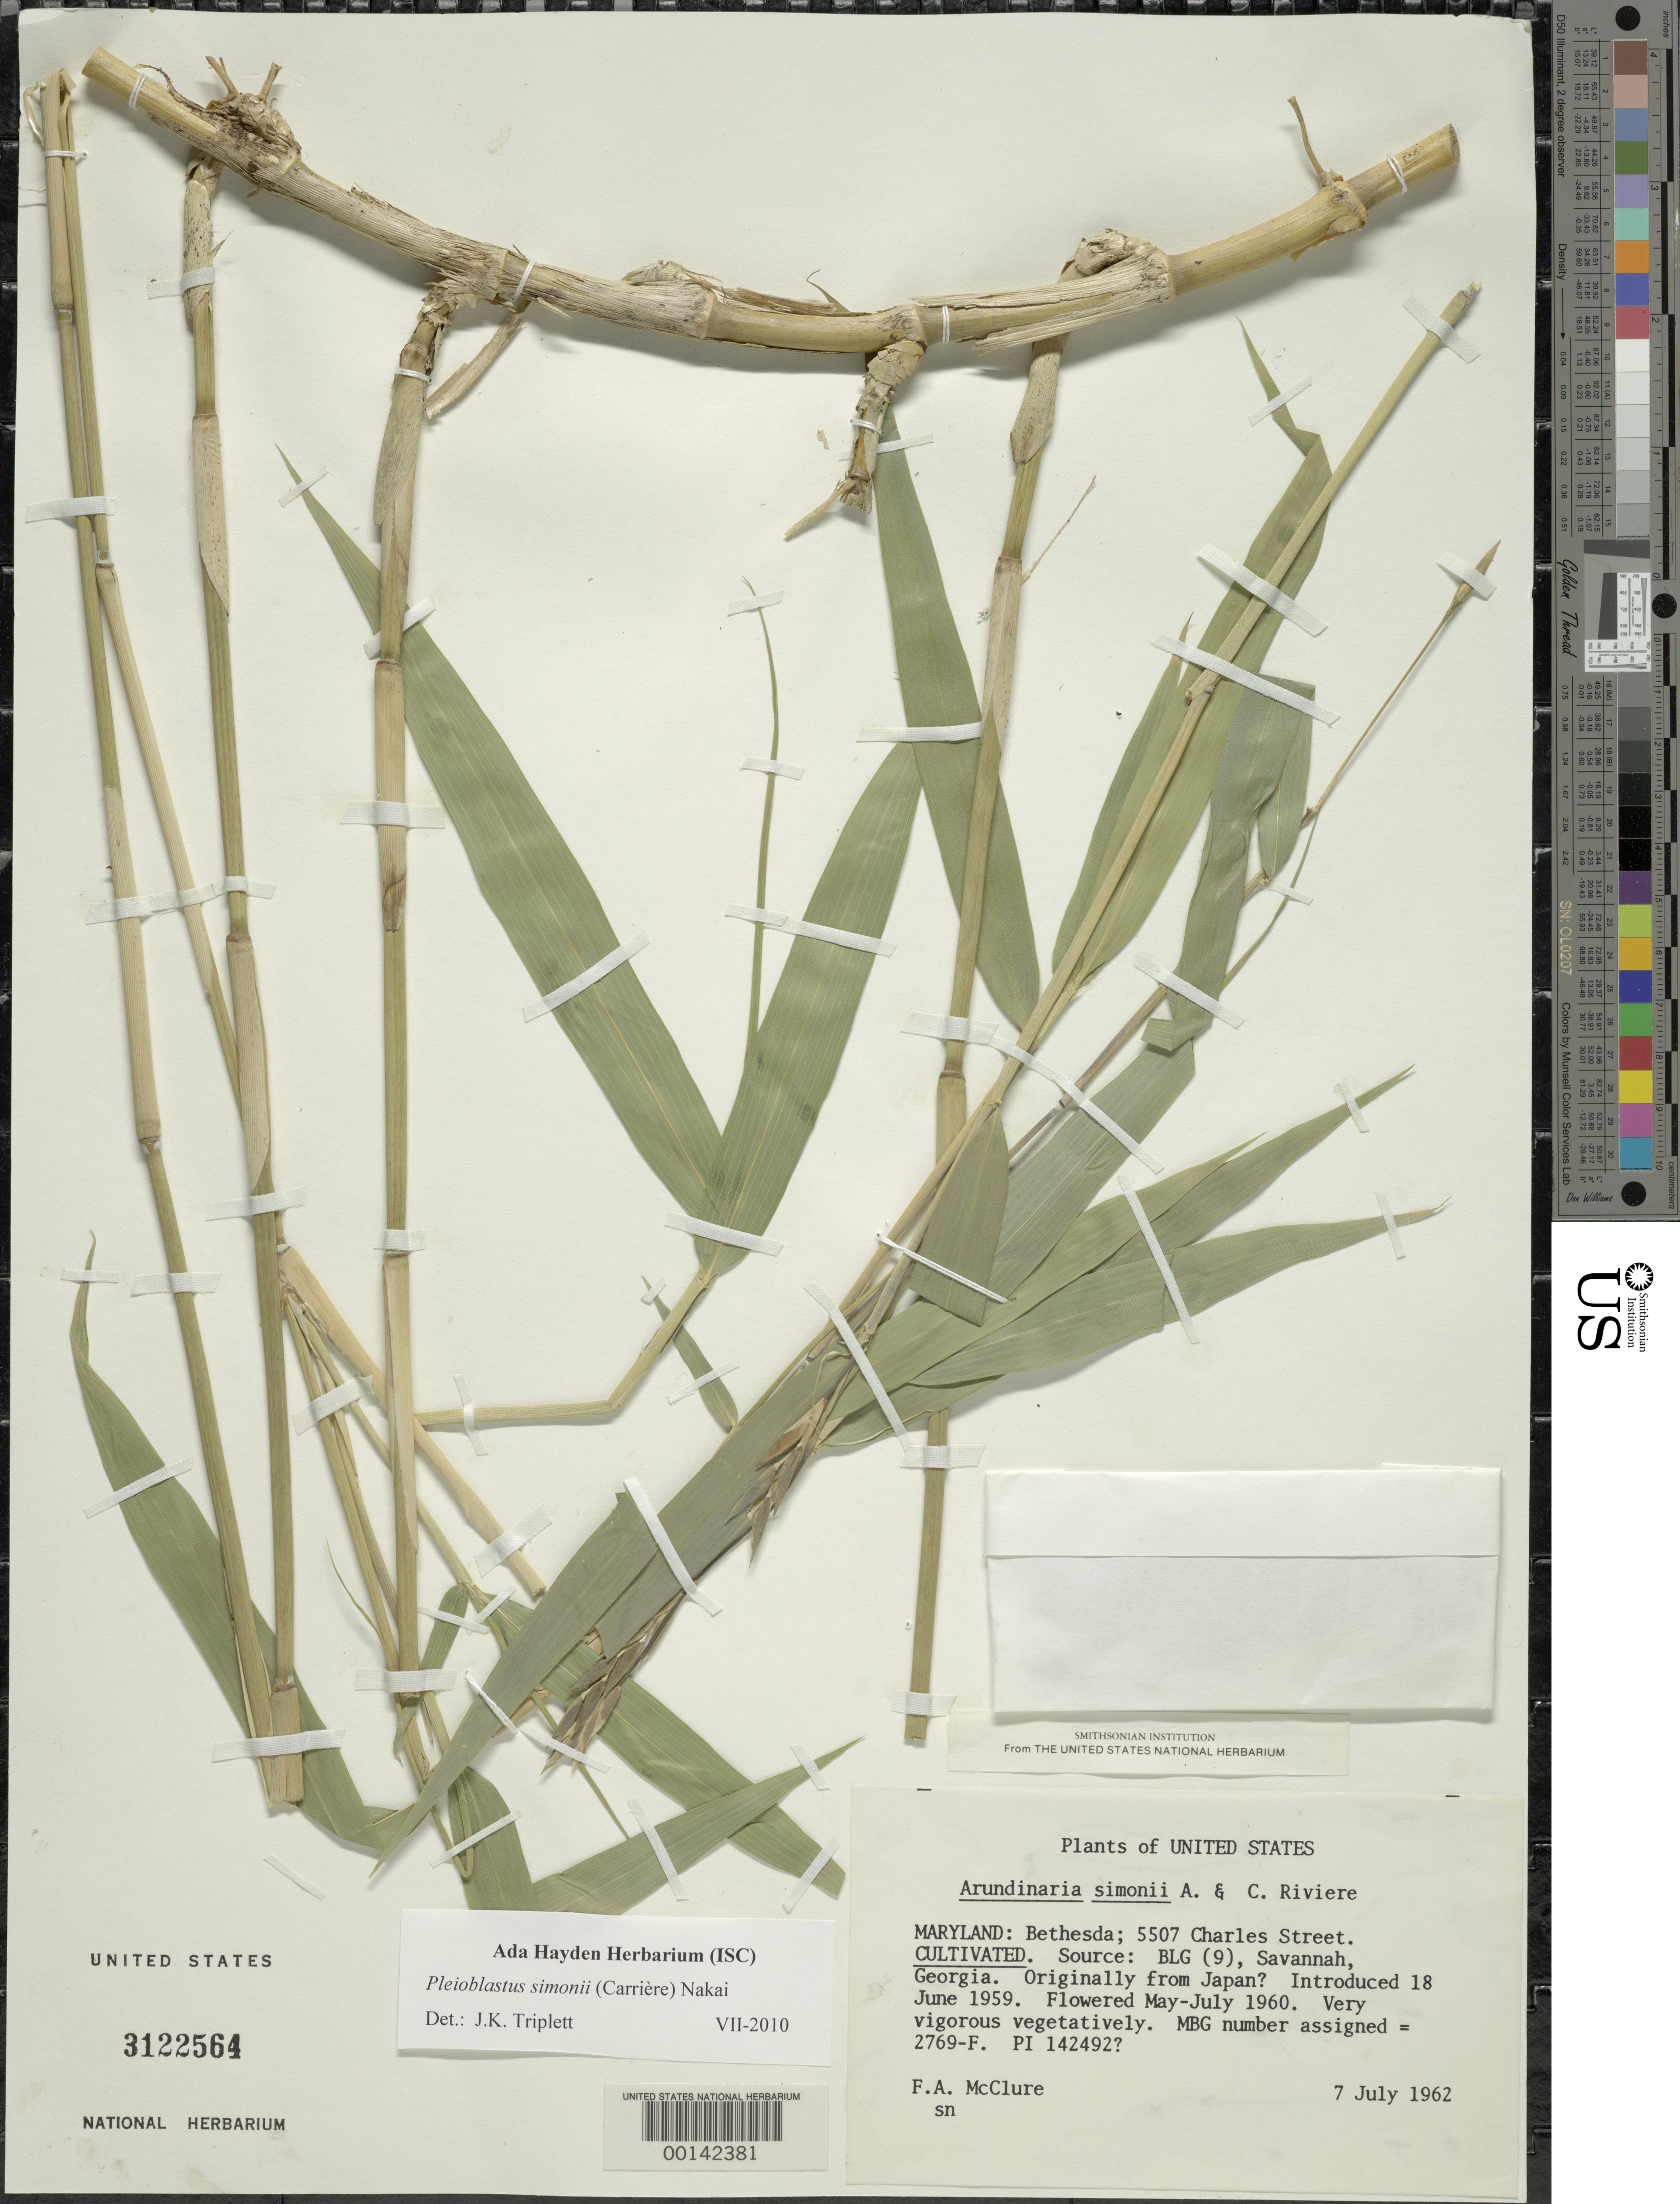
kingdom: Plantae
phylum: Tracheophyta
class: Liliopsida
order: Poales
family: Poaceae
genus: Pleioblastus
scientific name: Pleioblastus simonii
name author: (Carrière) Nakai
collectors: F. A. McClure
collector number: BBG 2769-F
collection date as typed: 07 Jul 1962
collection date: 1962-07-07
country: United States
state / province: Maryland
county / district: Montgomery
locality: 5507 Charles Street, Bethesda (McClure's garden)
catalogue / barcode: US 3122564